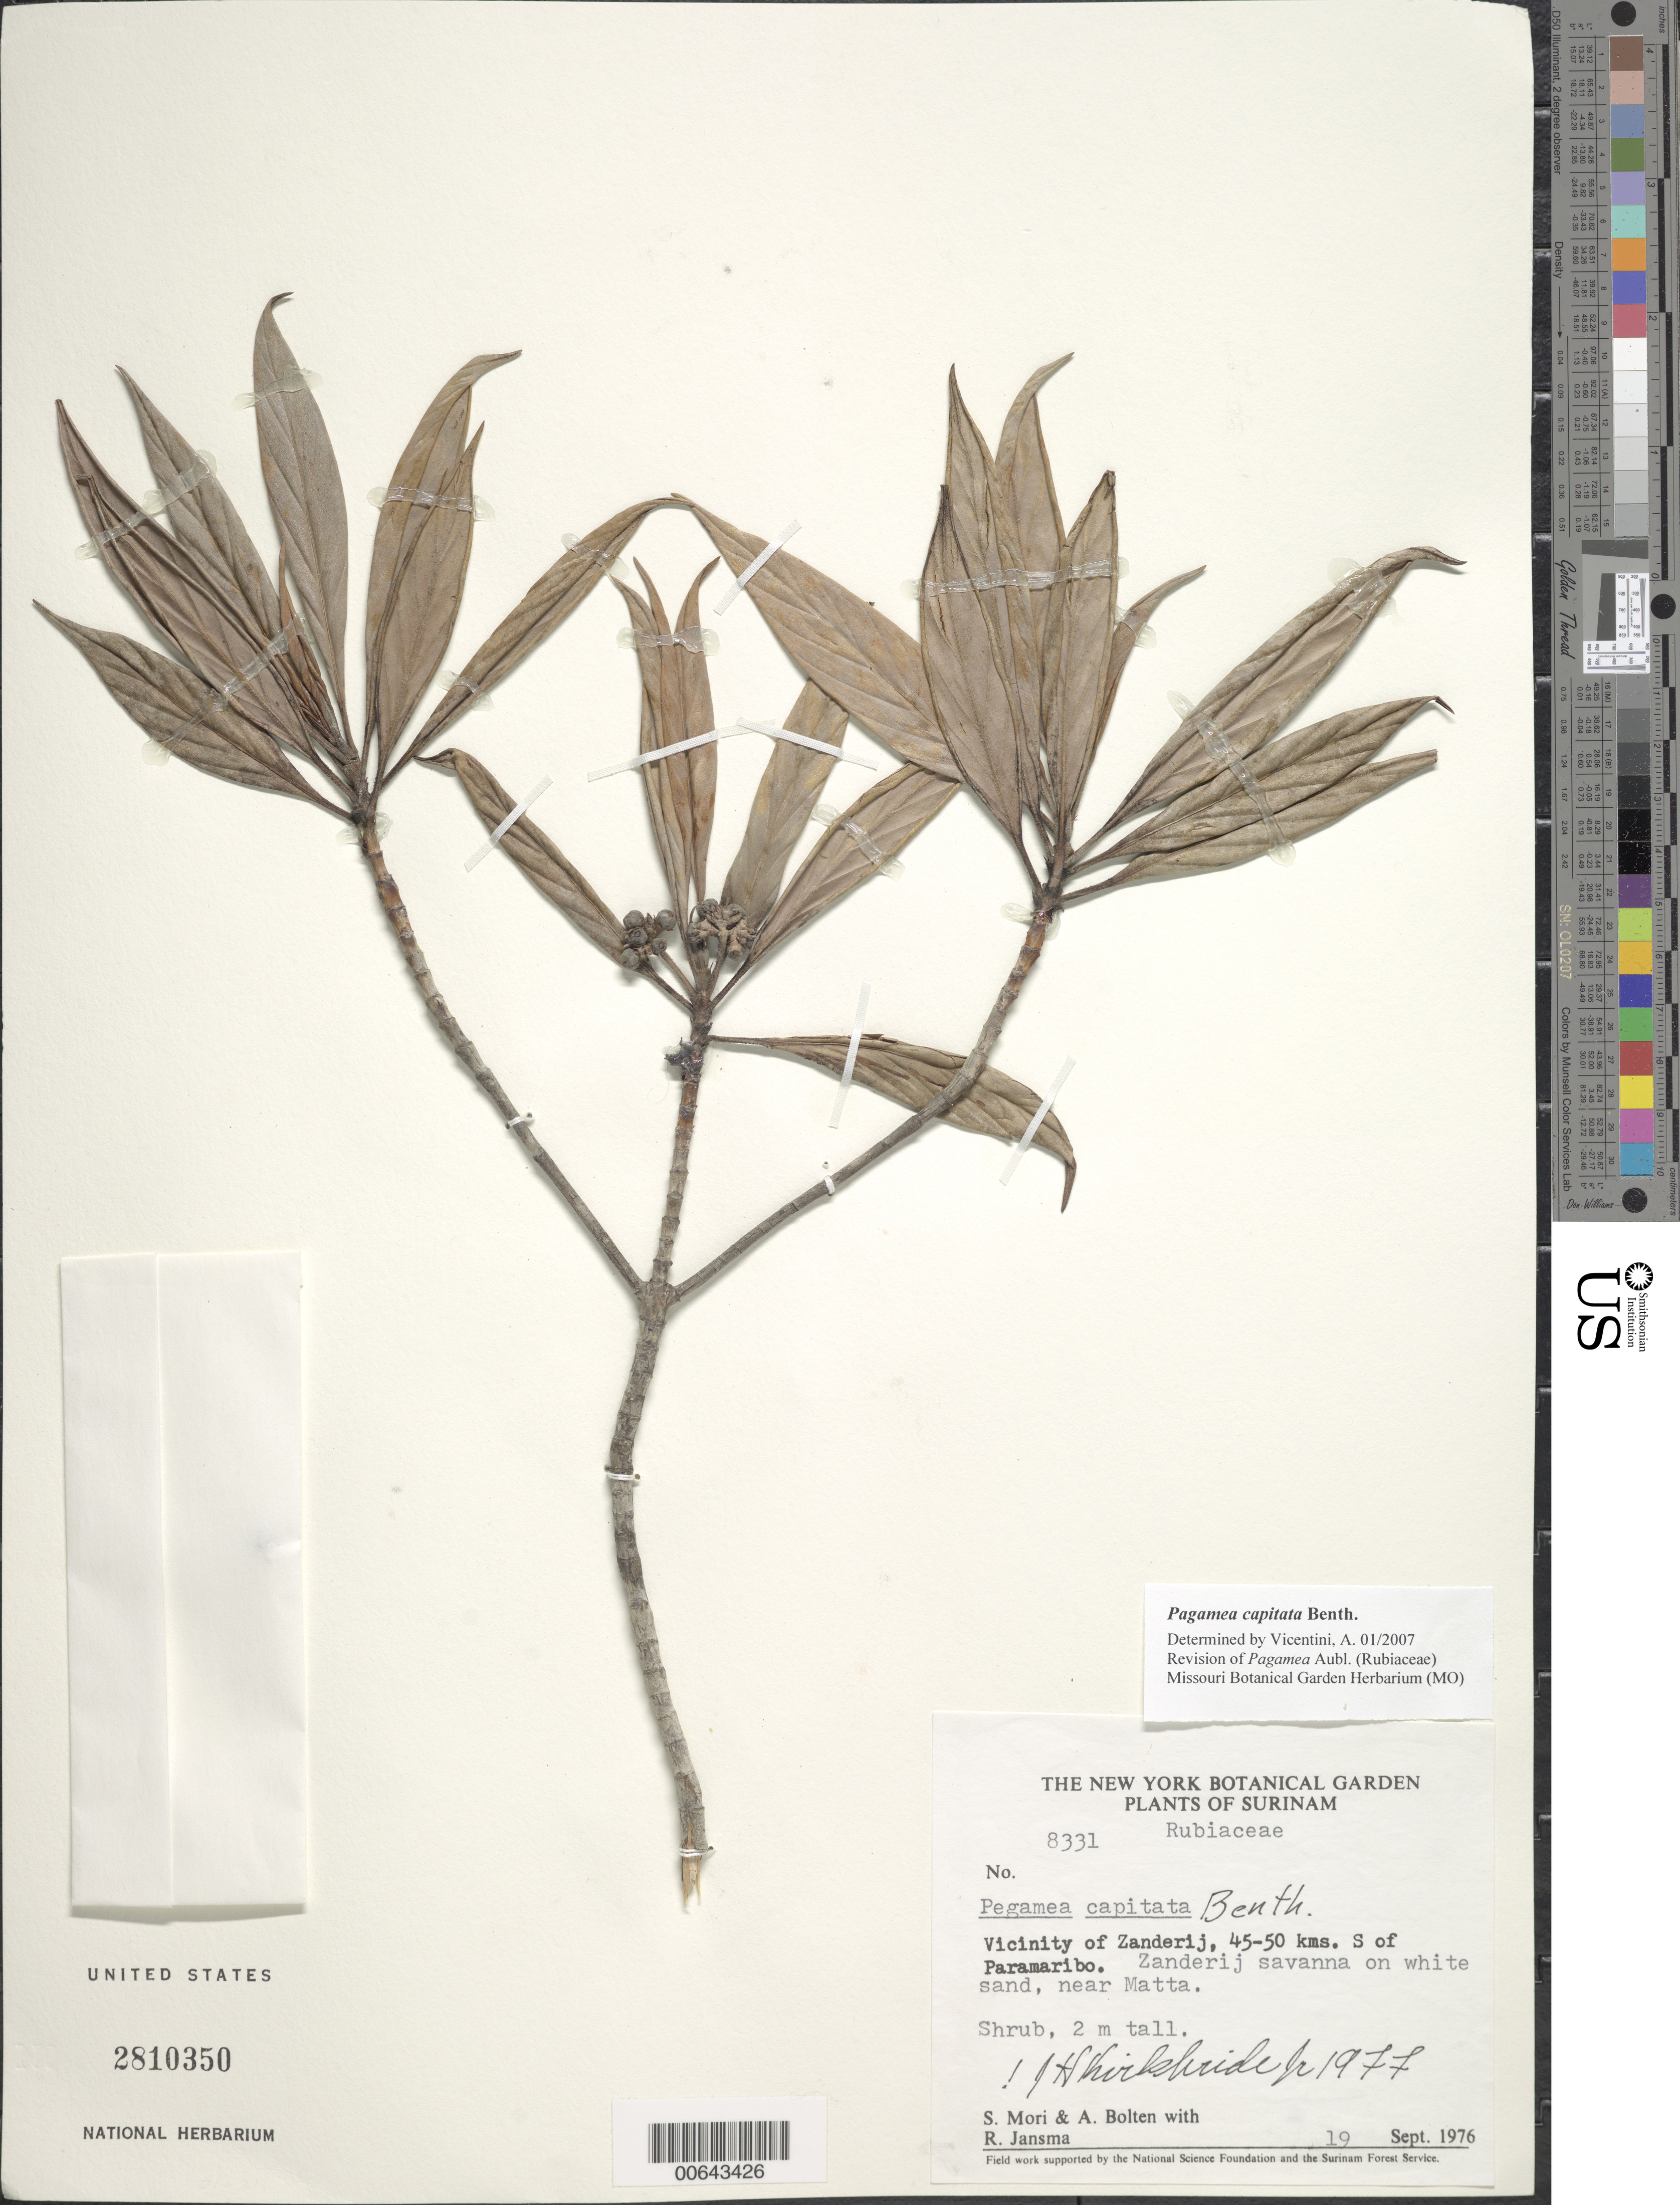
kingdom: Plantae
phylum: Tracheophyta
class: Magnoliopsida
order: Gentianales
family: Rubiaceae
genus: Pagamea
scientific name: Pagamea capitata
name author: Benth.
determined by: Kirkbride, J. H.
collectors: S. Mori, A. Bolten & R. Jansma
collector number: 8331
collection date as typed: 19-Sep-76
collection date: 1976-09-19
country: Suriname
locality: Zanderij, 45-50 km S of Paramaribo. Zanderij savanna near Matta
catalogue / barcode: US 2810350